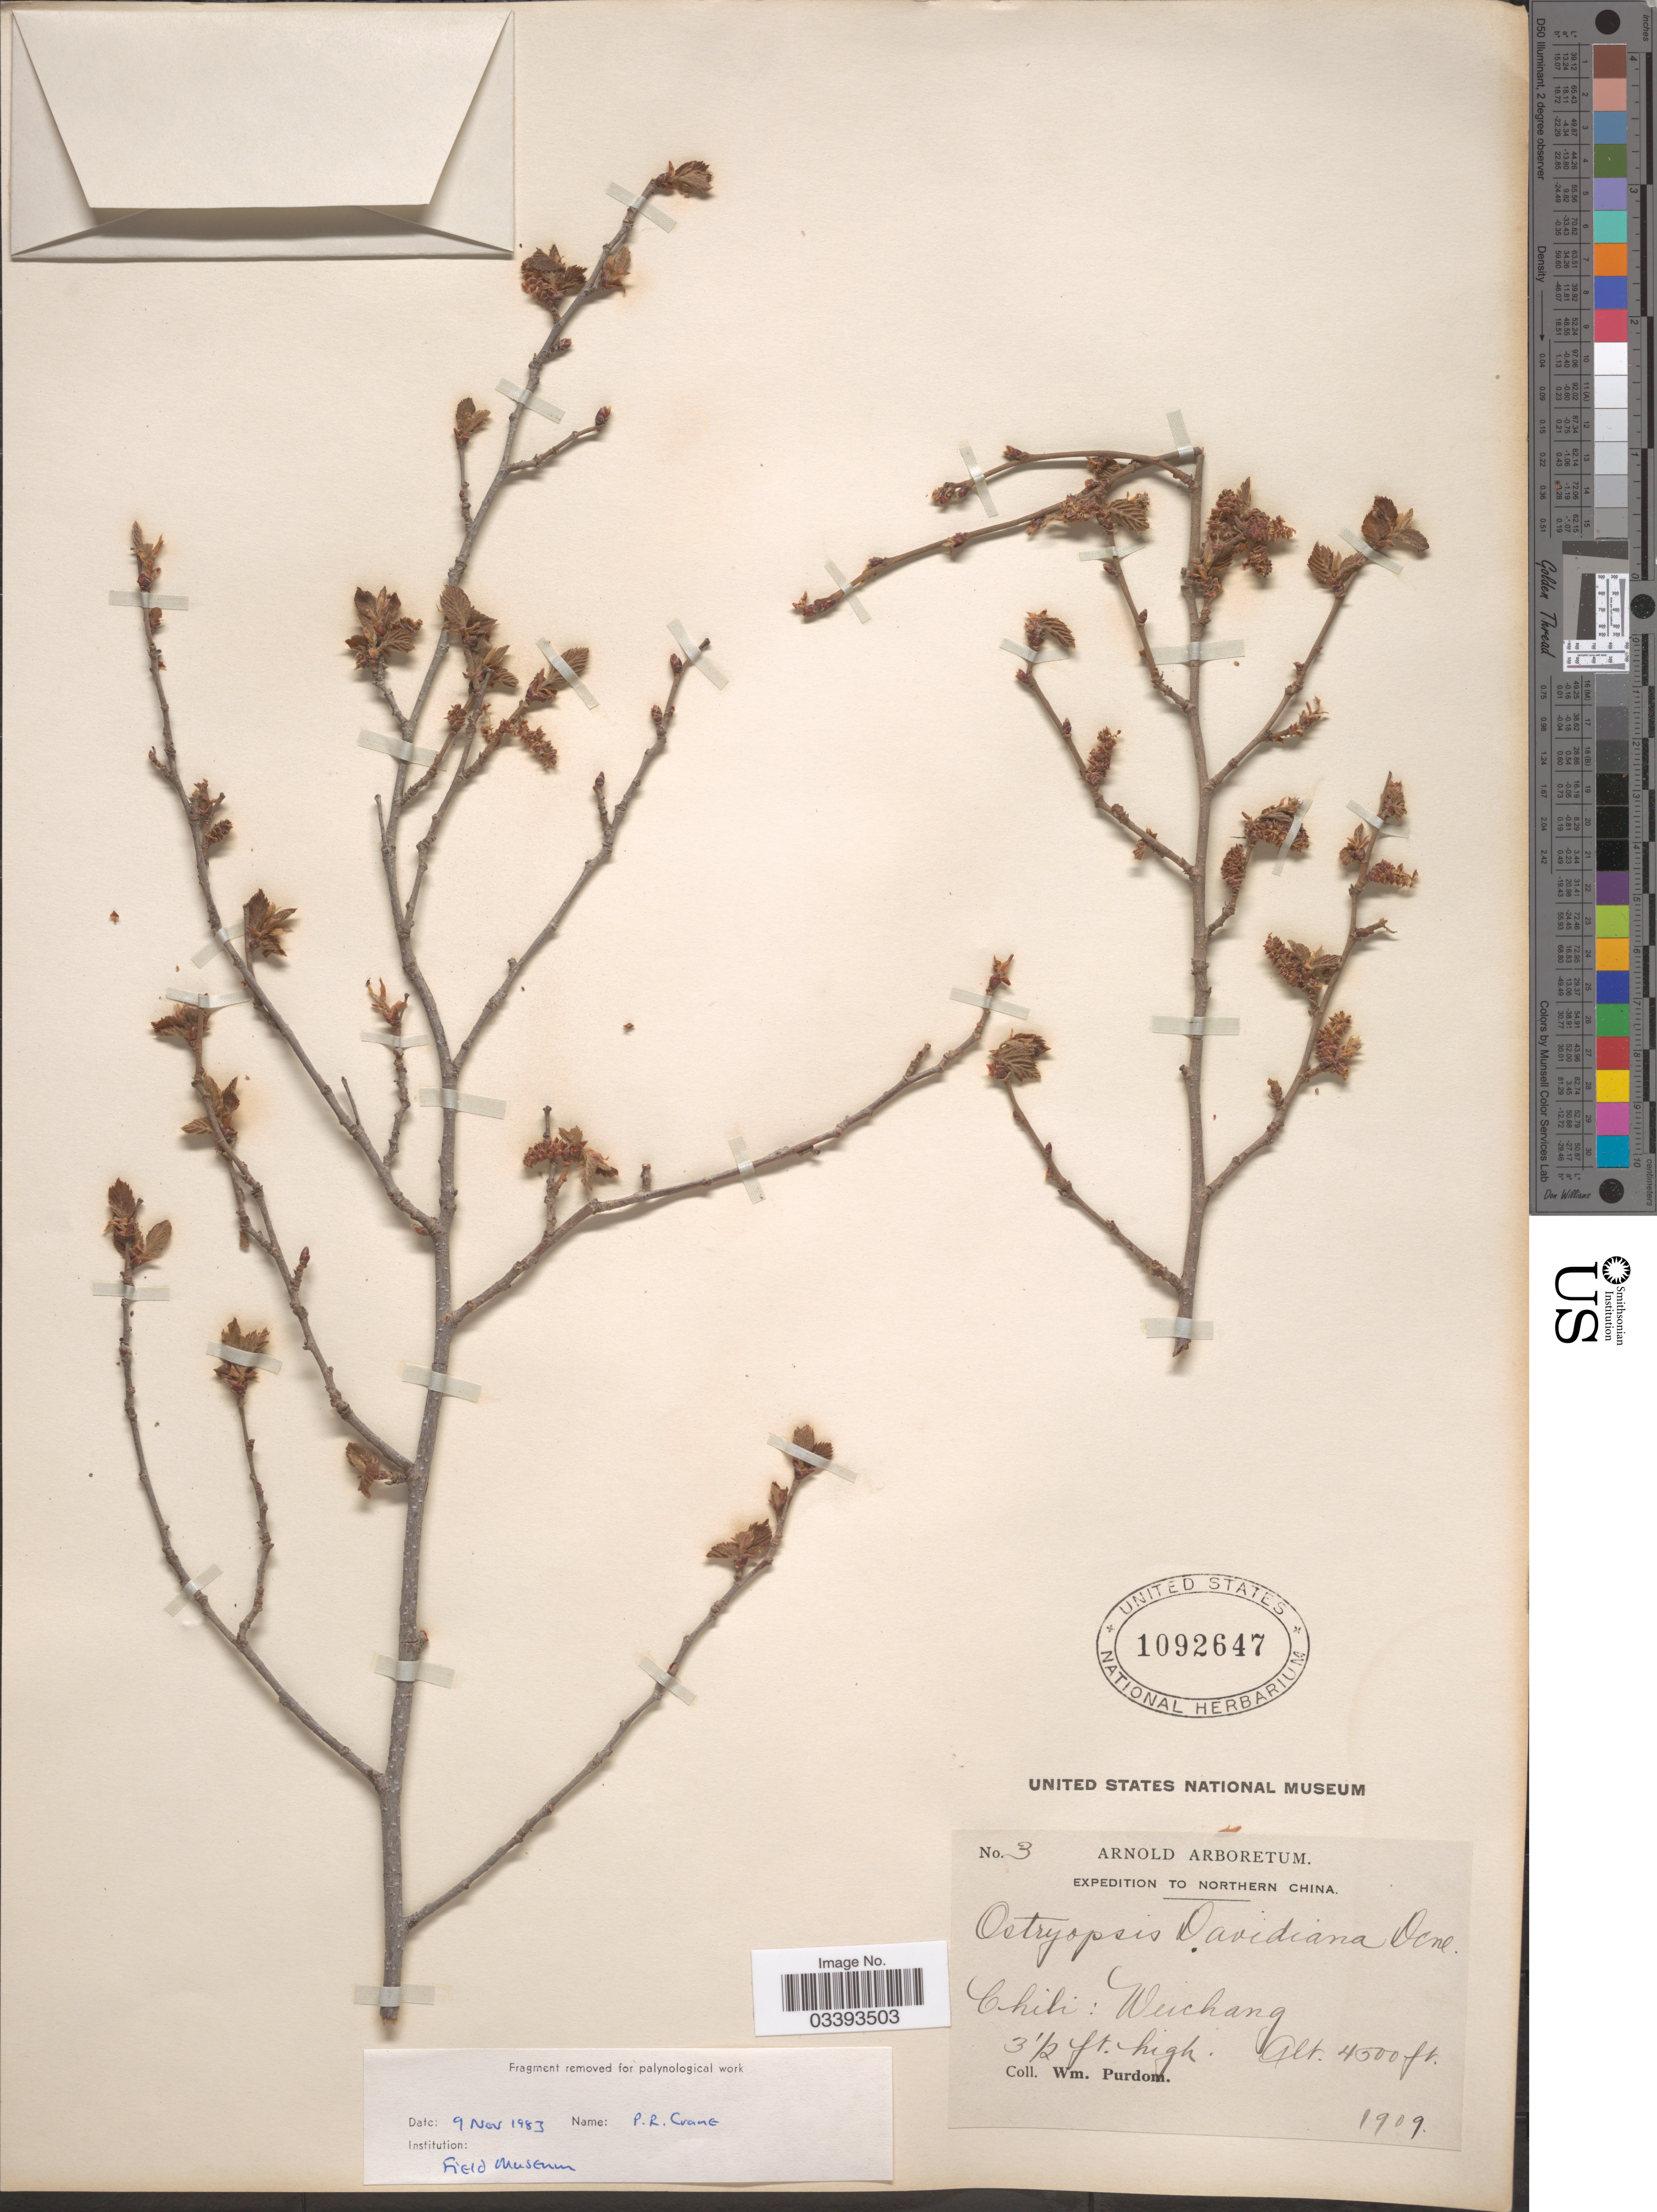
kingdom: Plantae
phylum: Tracheophyta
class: Magnoliopsida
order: Fagales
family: Betulaceae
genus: Ostryopsis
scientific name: Ostryopsis davidiana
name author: Decne.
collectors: W. Purdom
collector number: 3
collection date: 1909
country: China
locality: Northern China. Chili: Weichang.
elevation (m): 1372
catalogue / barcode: US 1092647